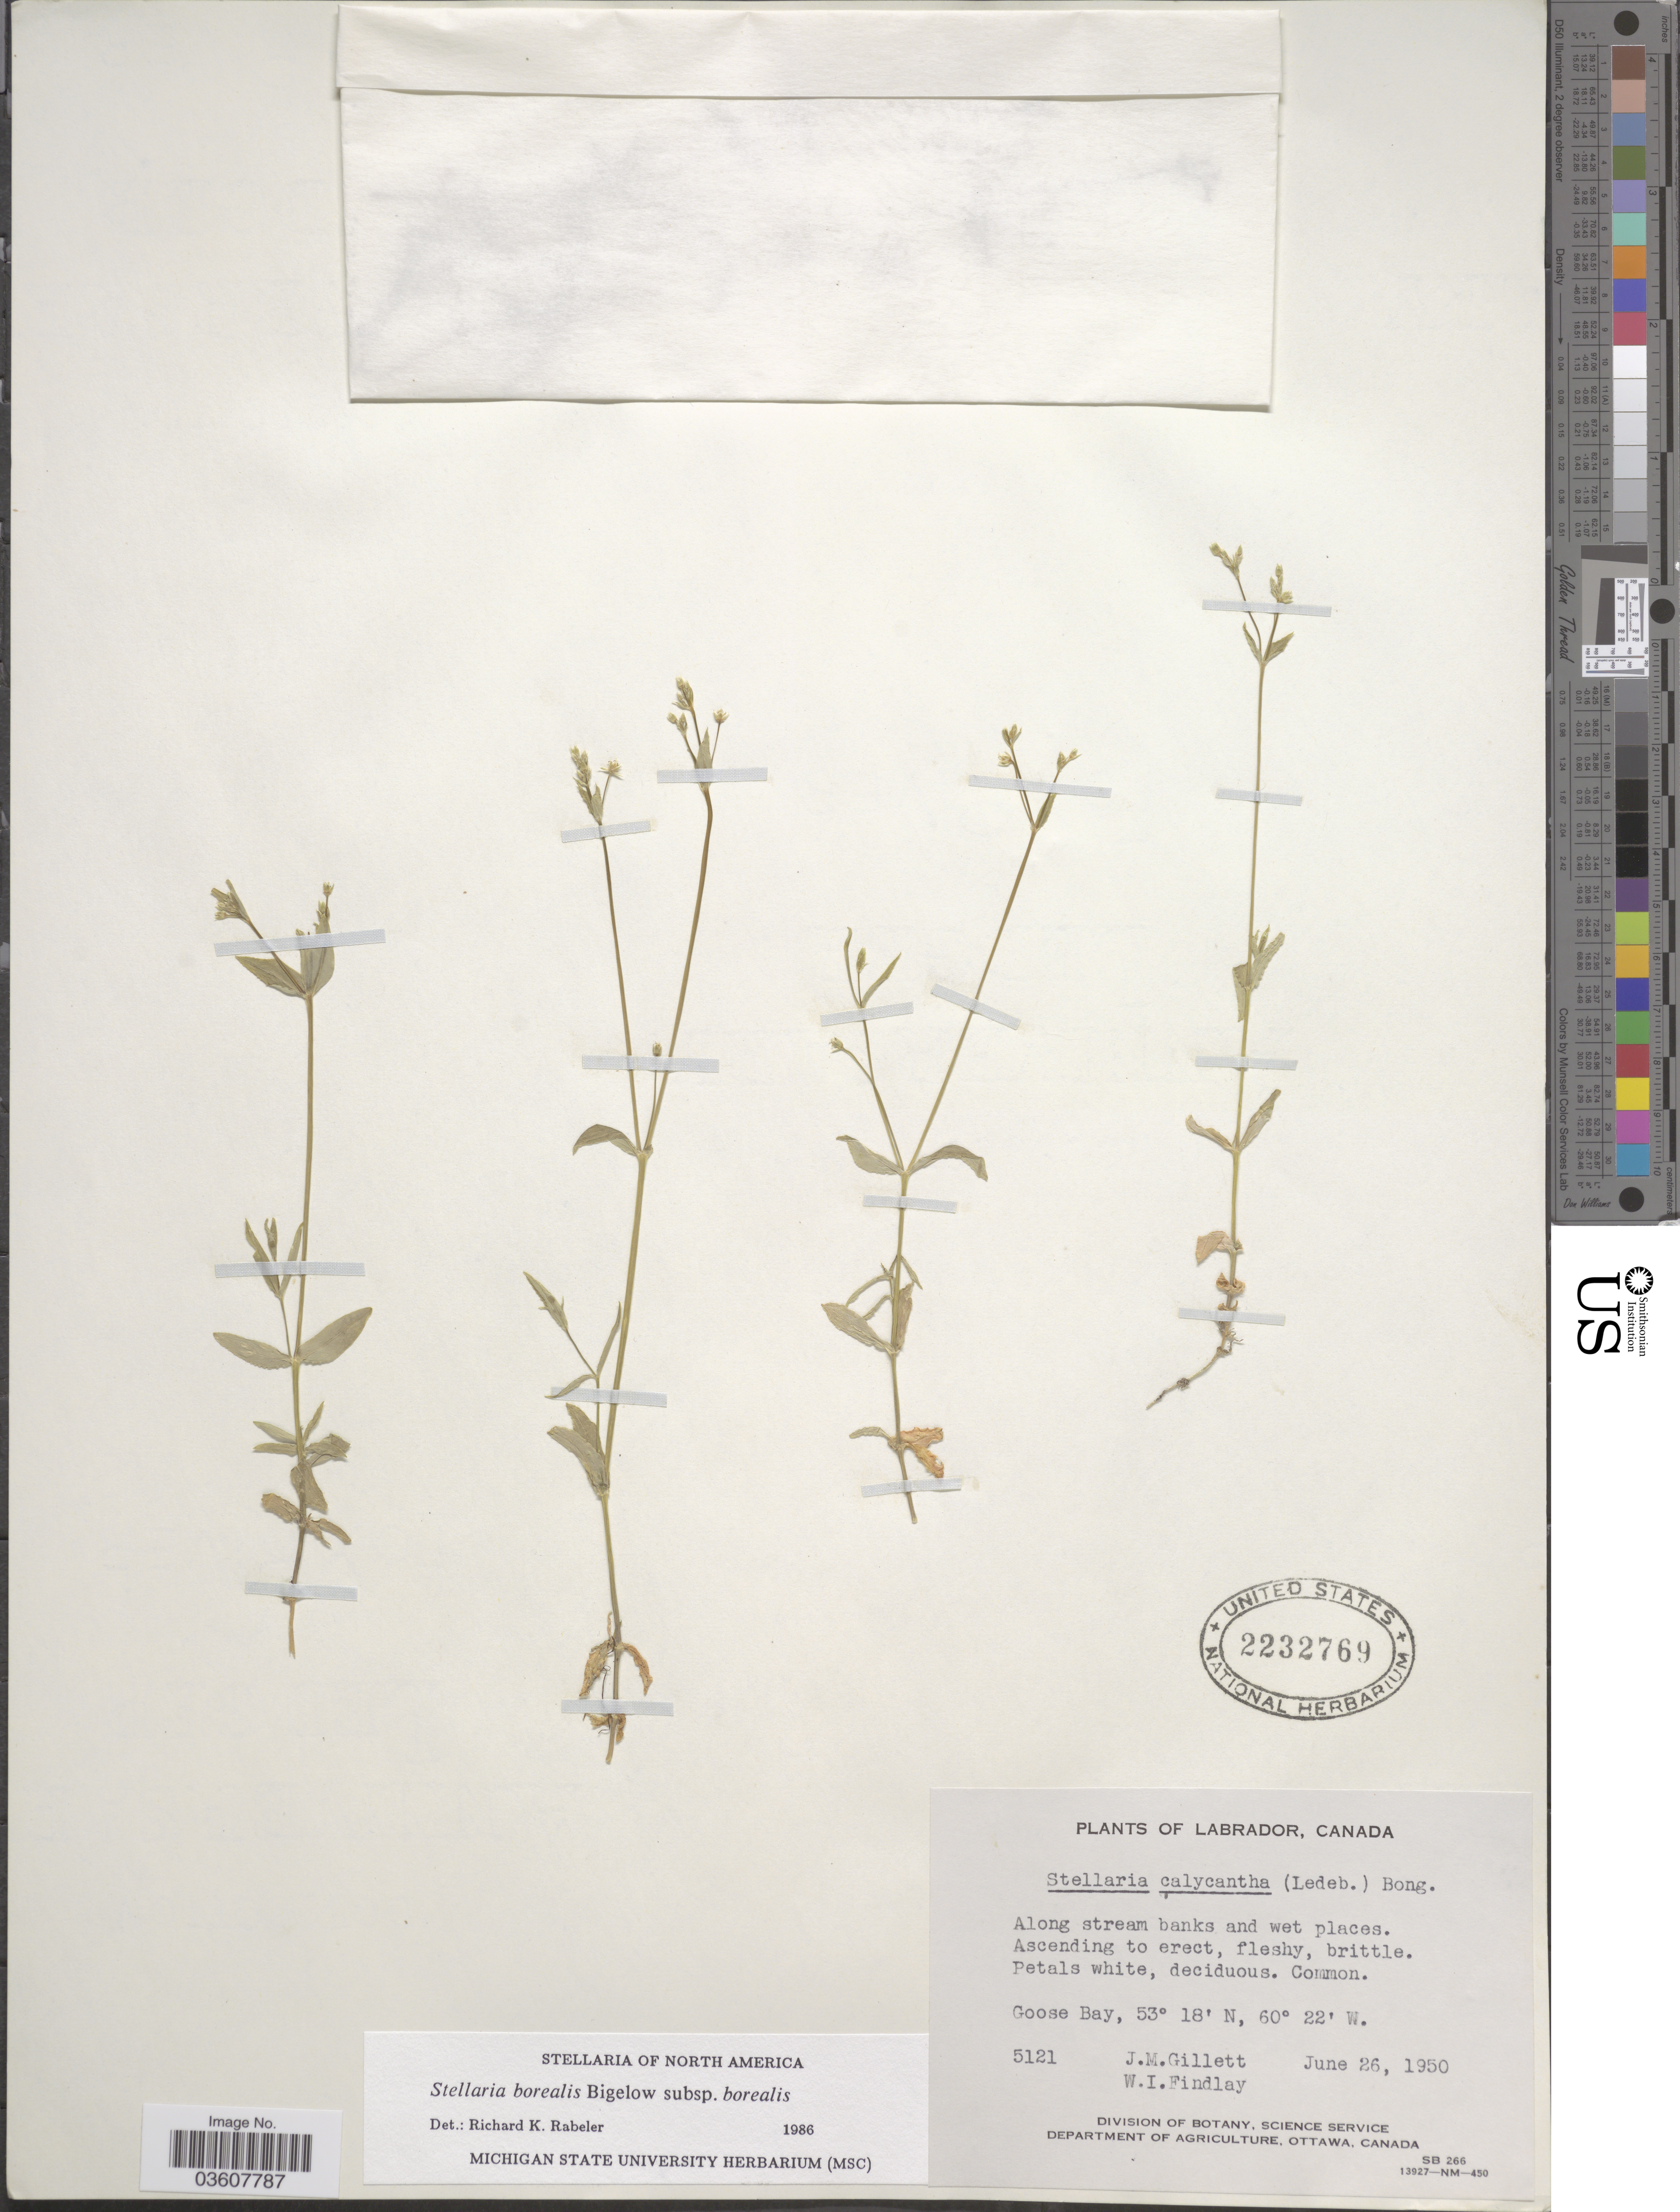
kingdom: Plantae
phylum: Tracheophyta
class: Magnoliopsida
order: Caryophyllales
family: Caryophyllaceae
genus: Stellaria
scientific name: Stellaria borealis subsp. borealis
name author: Bigelow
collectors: J. M. Gillett & W. Findlay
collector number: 5121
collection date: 1950-06-26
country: Canada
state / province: Newfoundland and Labrador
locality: Labrador. Along stream banks and wet places. Goose Bay.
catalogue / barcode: US 2232769